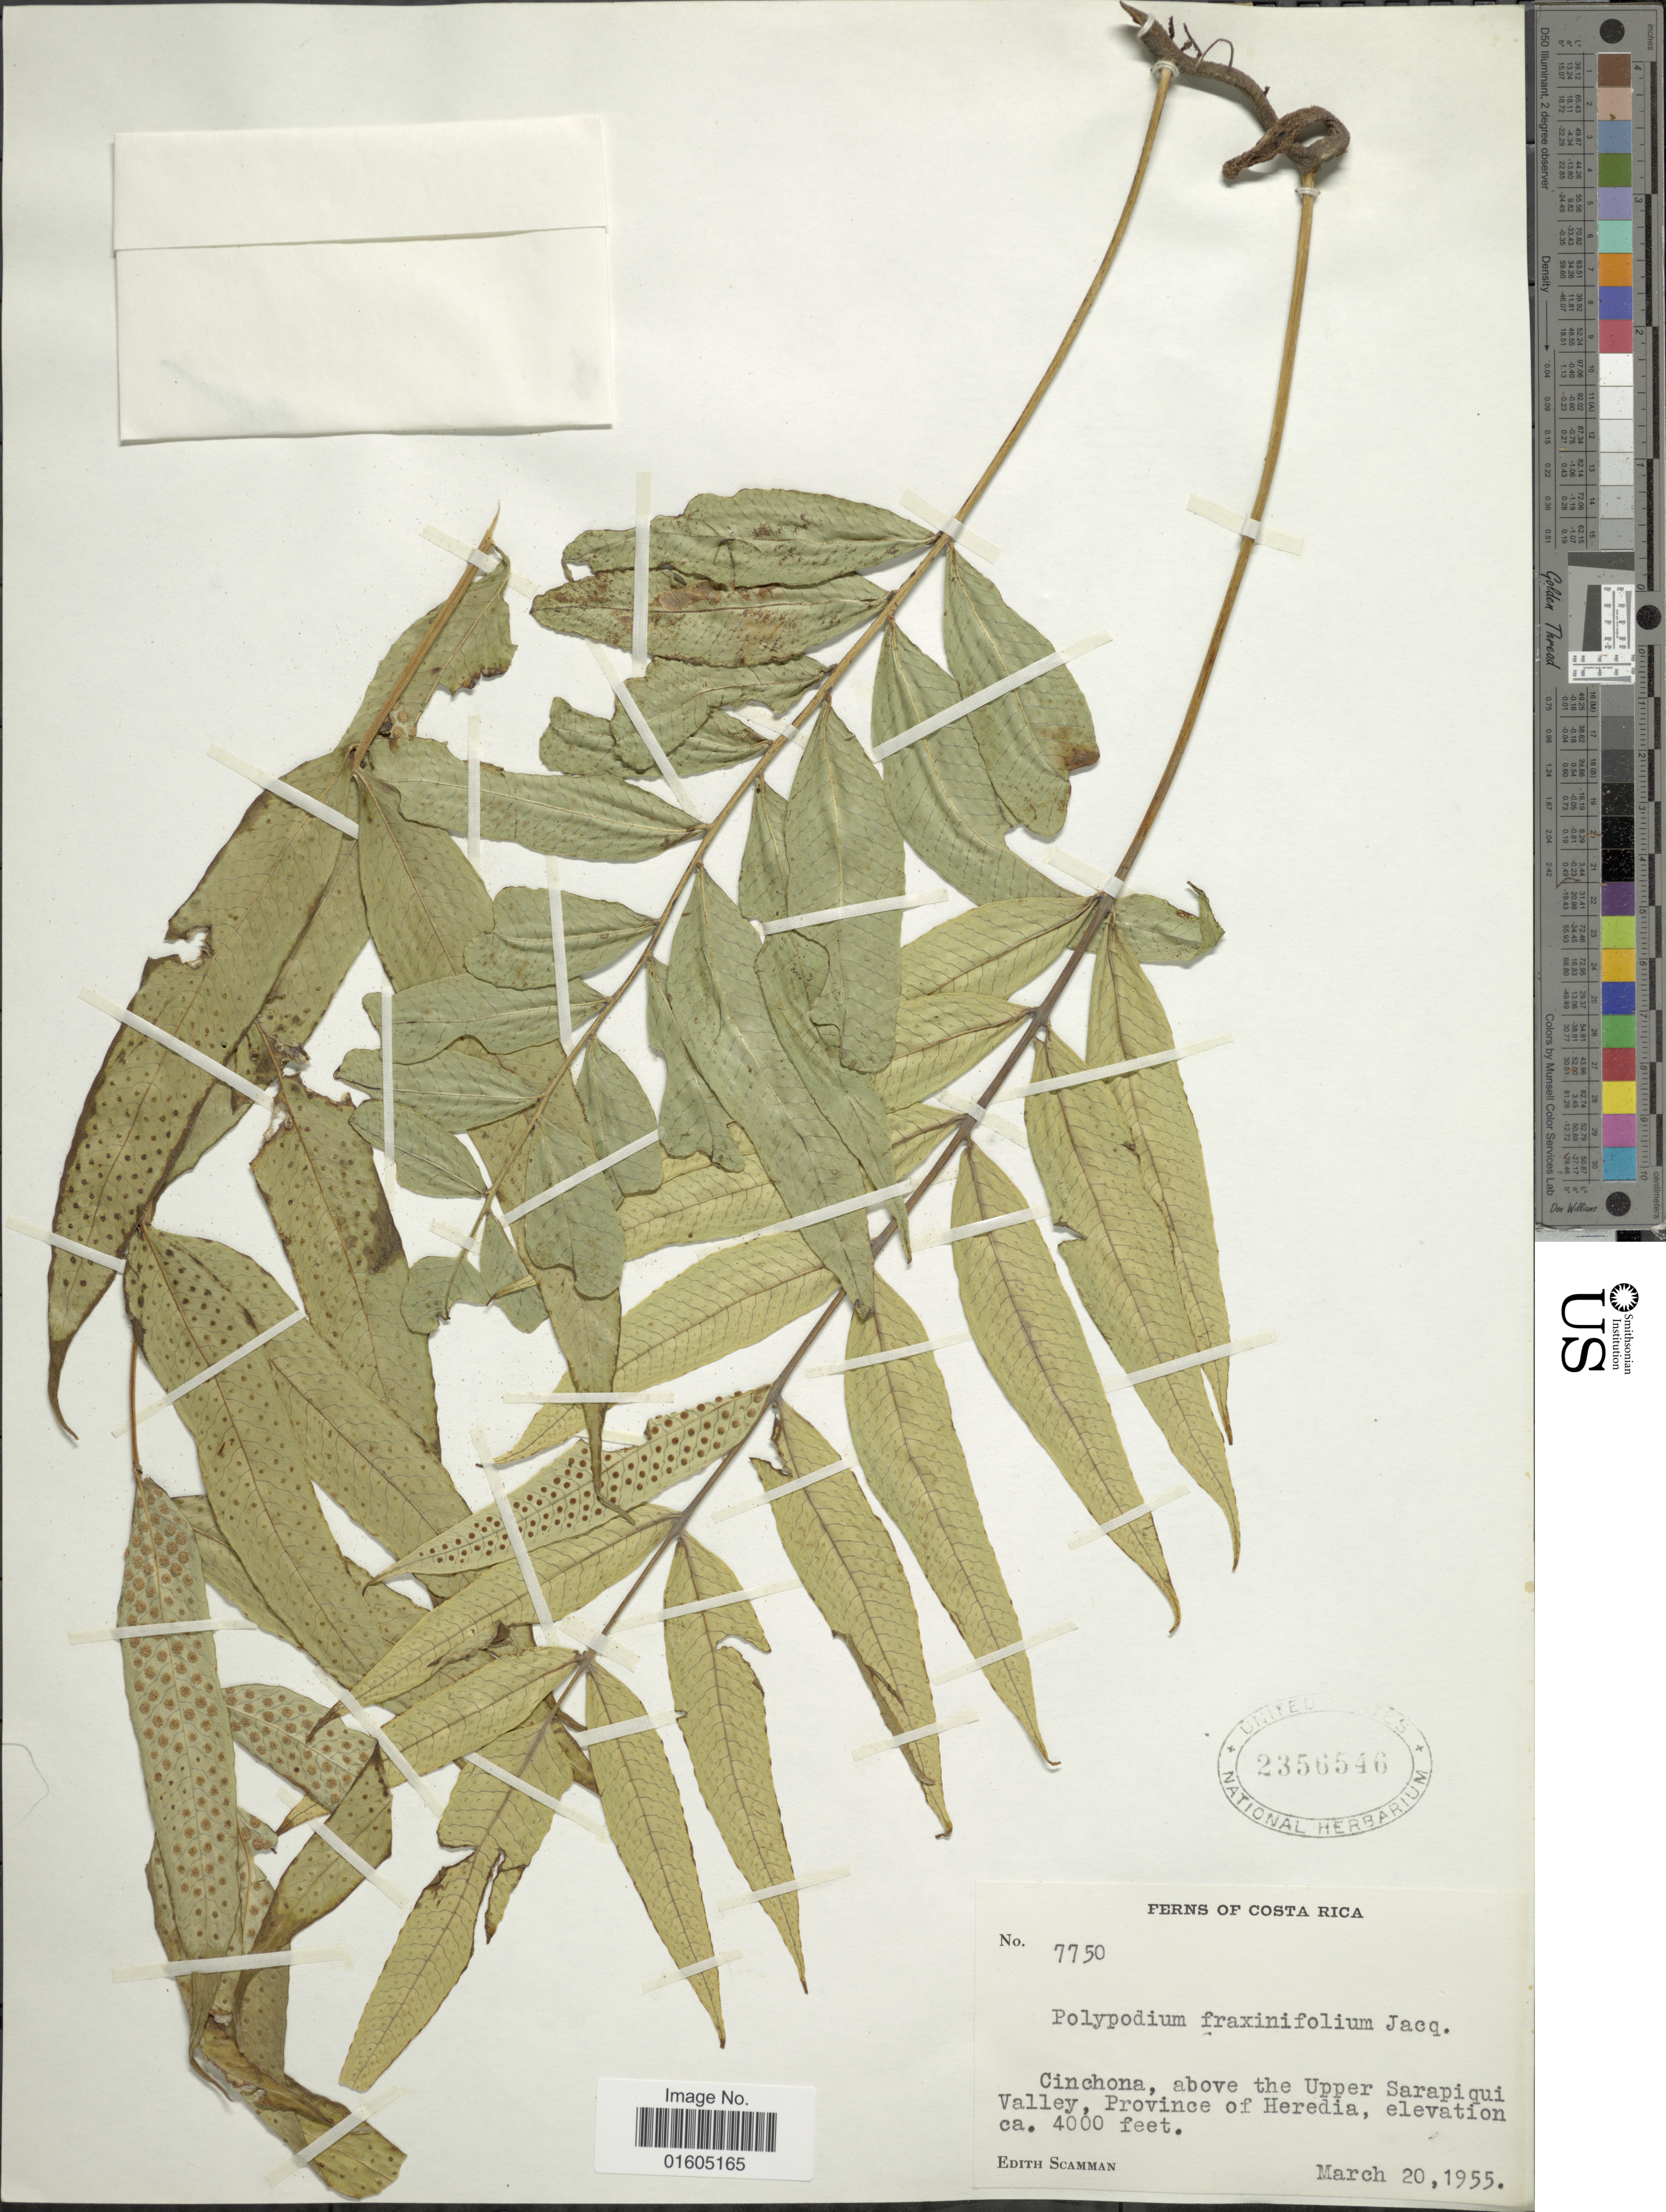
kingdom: Plantae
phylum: Tracheophyta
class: Polypodiopsida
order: Polypodiales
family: Polypodiaceae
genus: Serpocaulon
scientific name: Serpocaulon fraxinifolium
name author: (Jacq.) A.R. Sm.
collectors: E. Scamman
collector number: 7750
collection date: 1955-03-20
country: Costa Rica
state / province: Heredia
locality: Costa Rica. Cinchona, above the Upper Sarapiqui Valley, Province of Heredia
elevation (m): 1219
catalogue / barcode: US 2356546